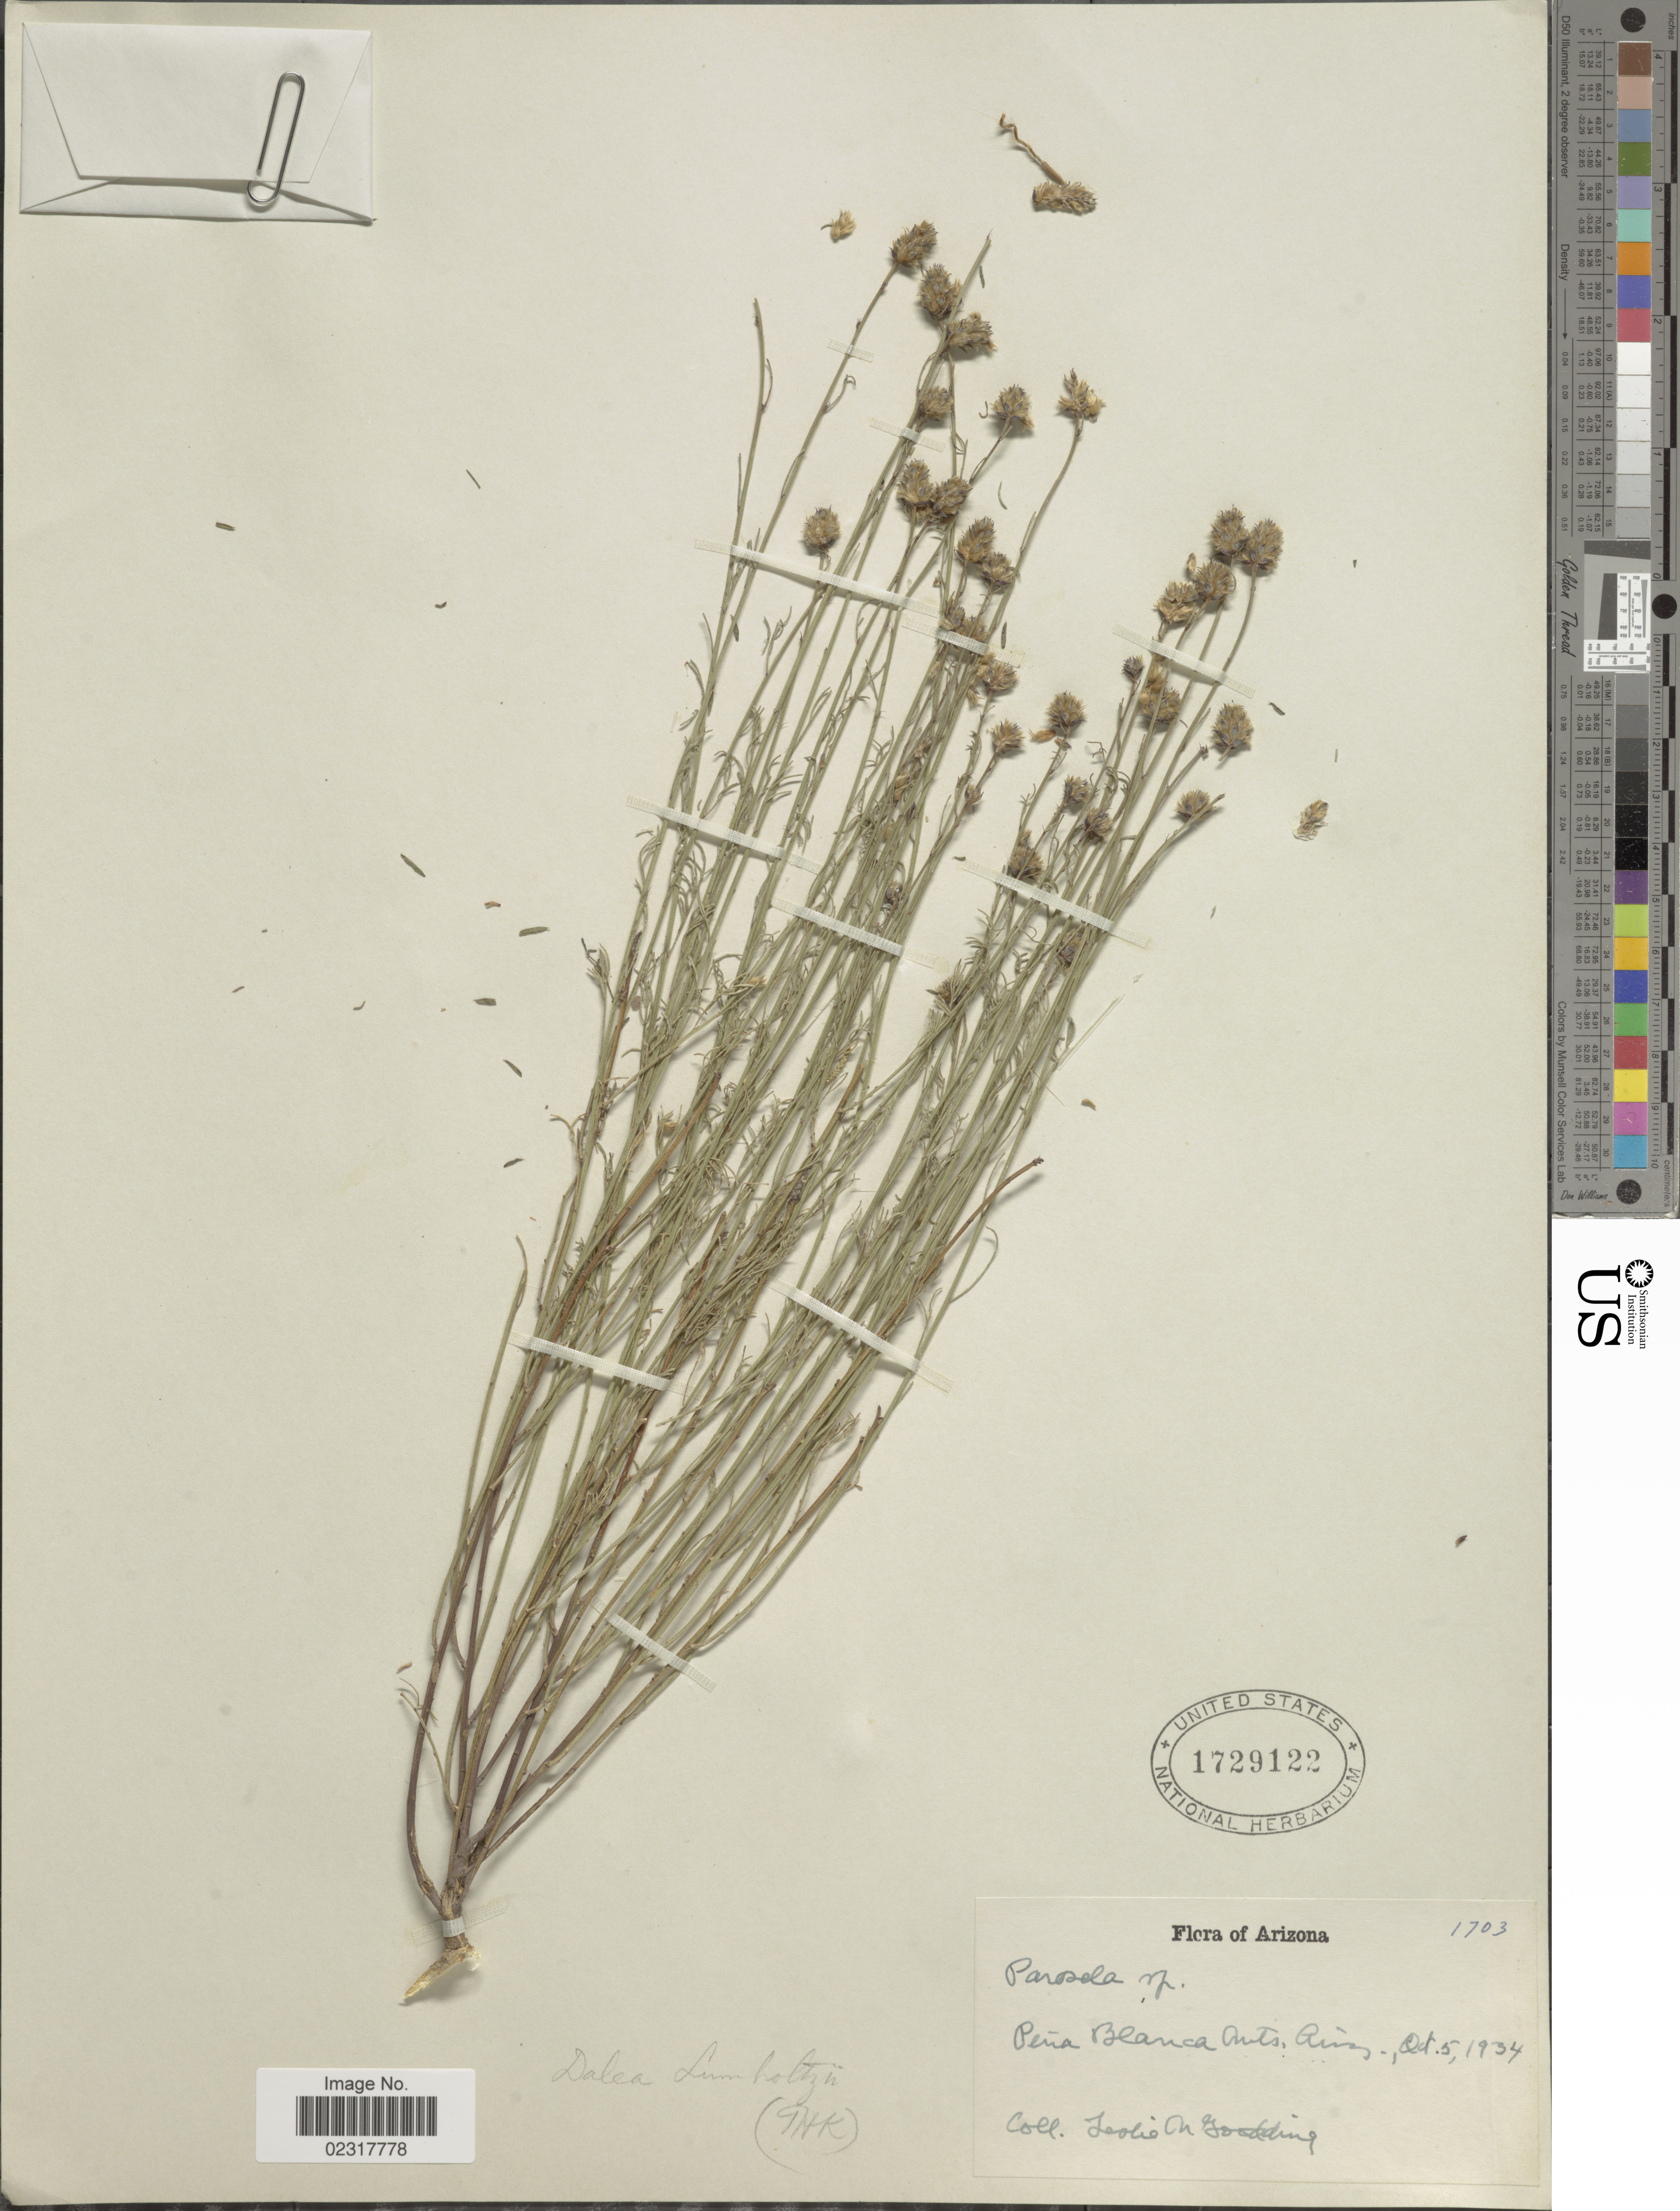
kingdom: Plantae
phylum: Tracheophyta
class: Magnoliopsida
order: Fabales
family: Fabaceae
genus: Dalea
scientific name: Dalea lumholtzii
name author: B.L. Rob. & Fernald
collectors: L. N. Goodding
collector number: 1703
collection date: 1934-10-05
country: United States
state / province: Arizona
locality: Peña Blanca Mts., Ariz.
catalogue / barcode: US 1729122